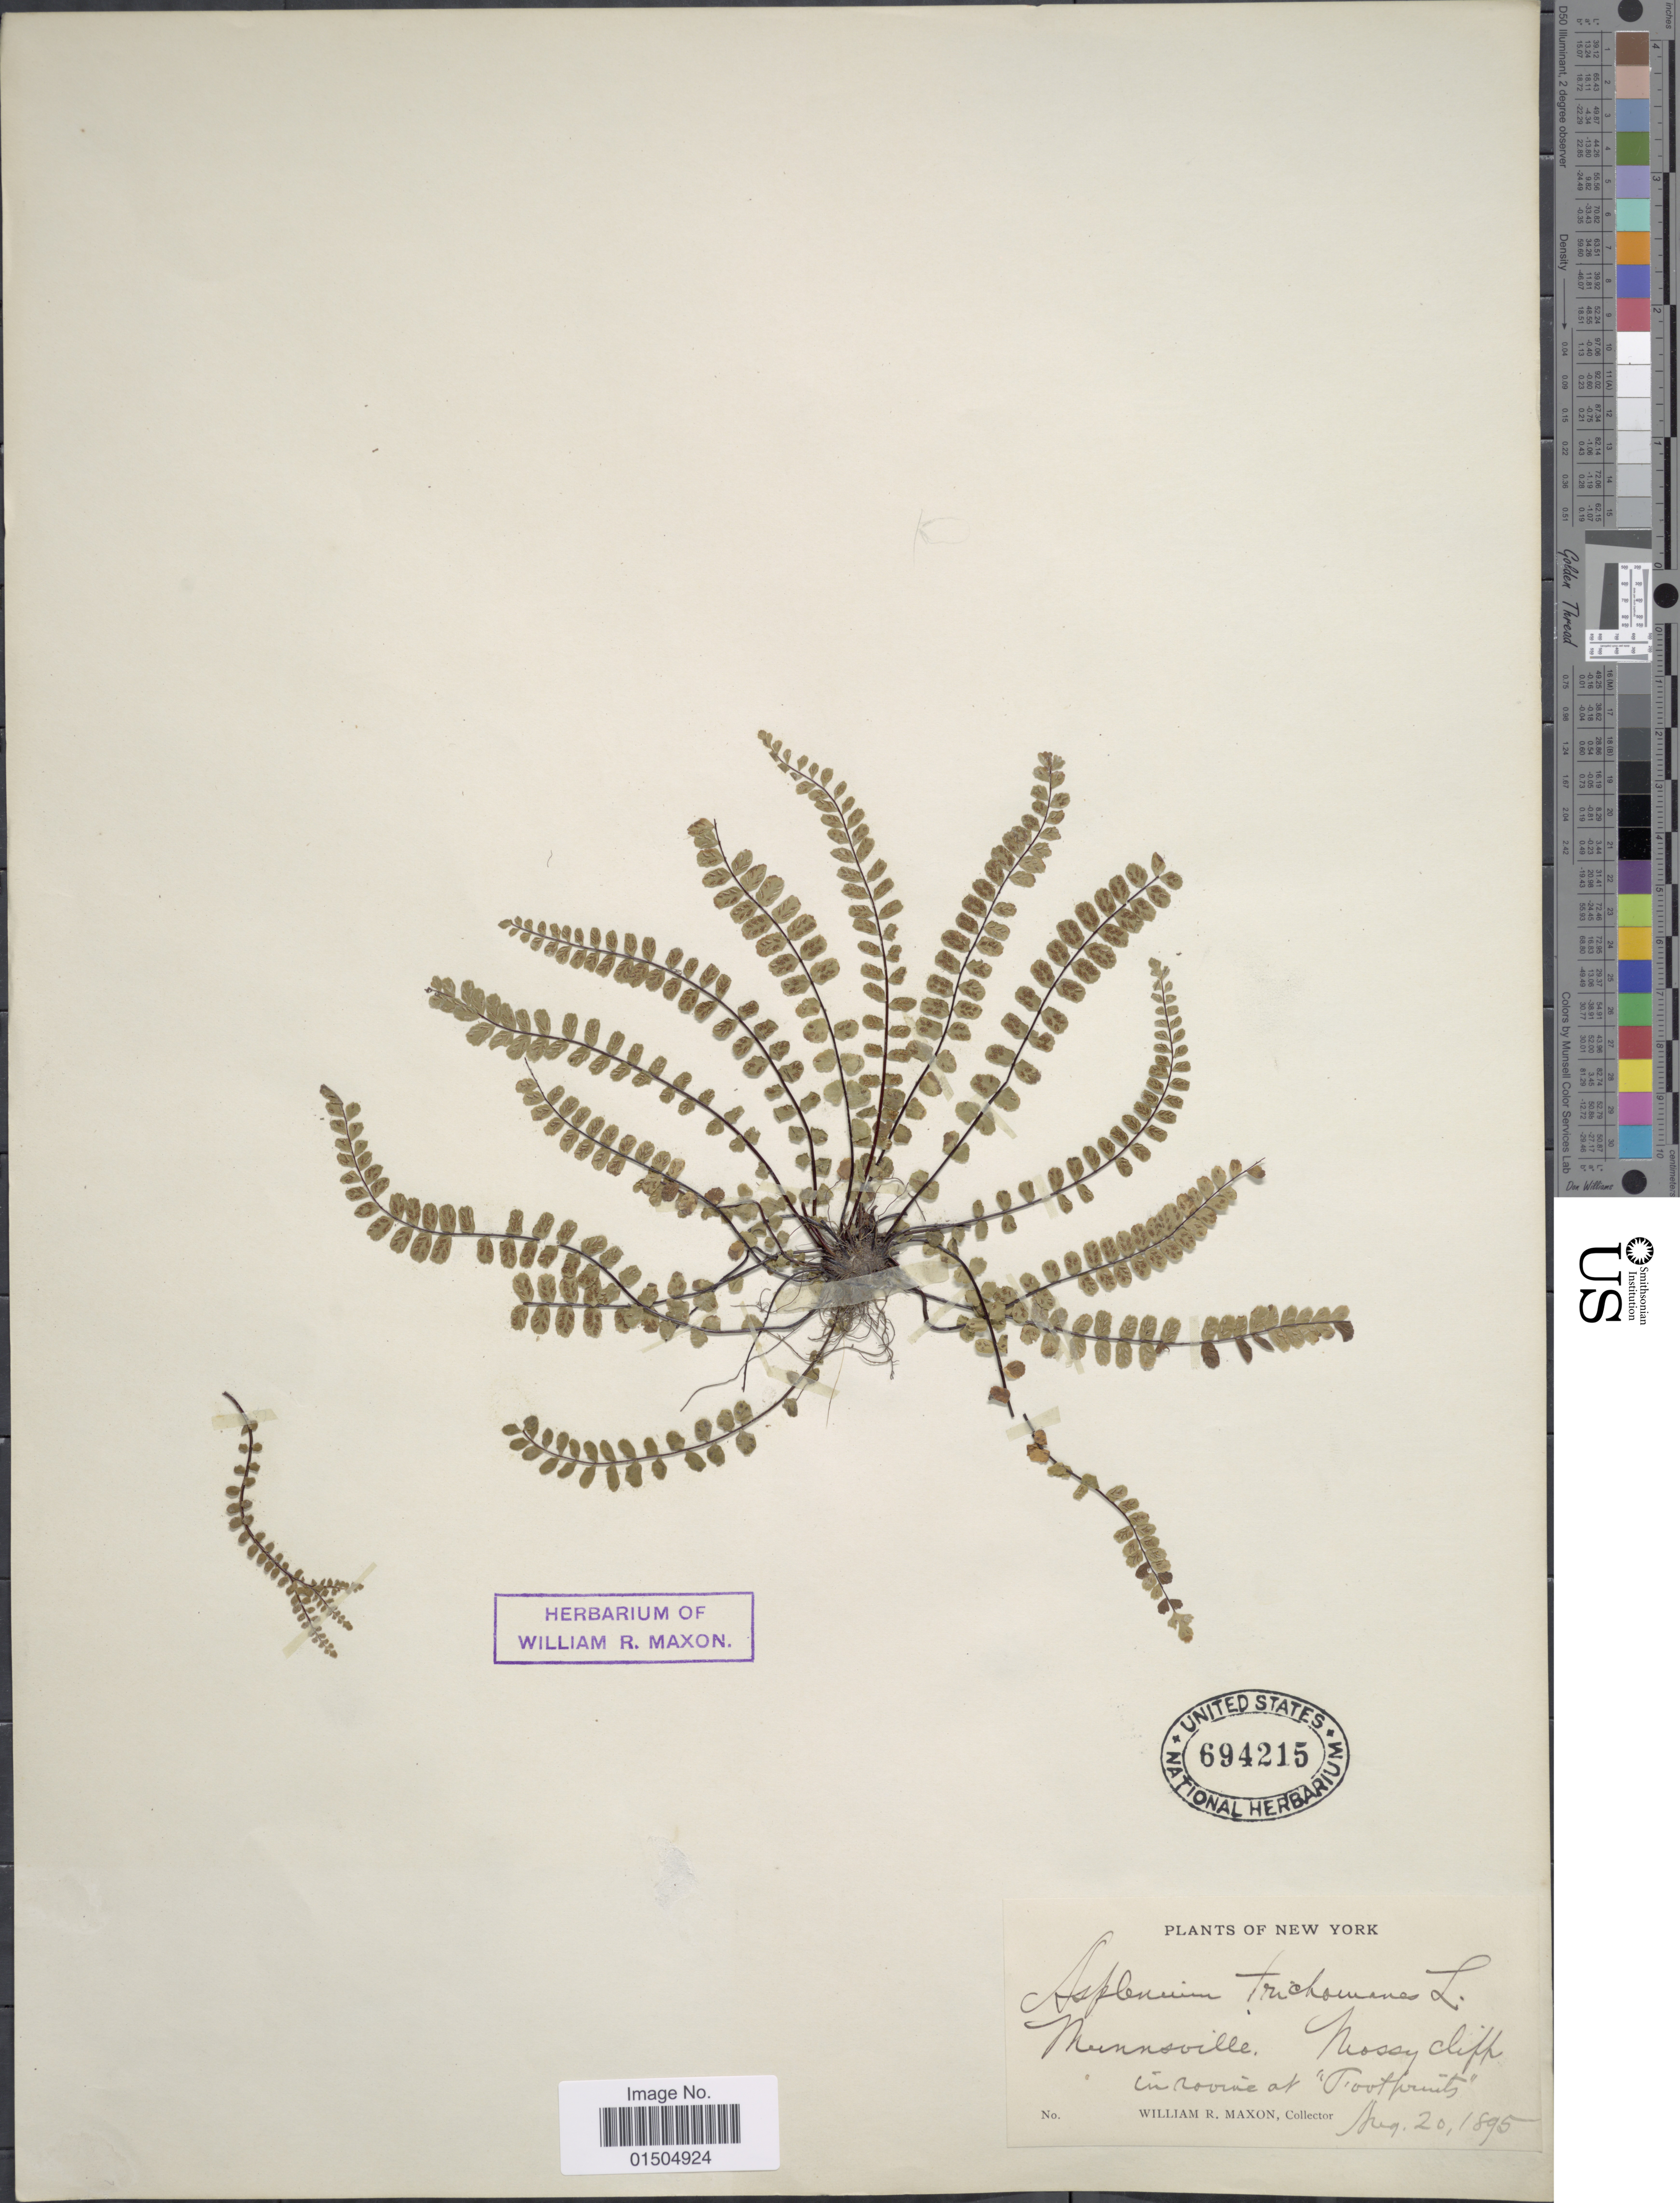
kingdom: Plantae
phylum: Tracheophyta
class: Polypodiopsida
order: Polypodiales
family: Aspleniaceae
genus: Asplenium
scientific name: Asplenium trichomanes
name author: L.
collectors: W. R. Maxon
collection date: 1895-08-20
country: United States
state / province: New York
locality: Munnsville. Mossy cliff in ravine at "Footprints".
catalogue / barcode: US 694215